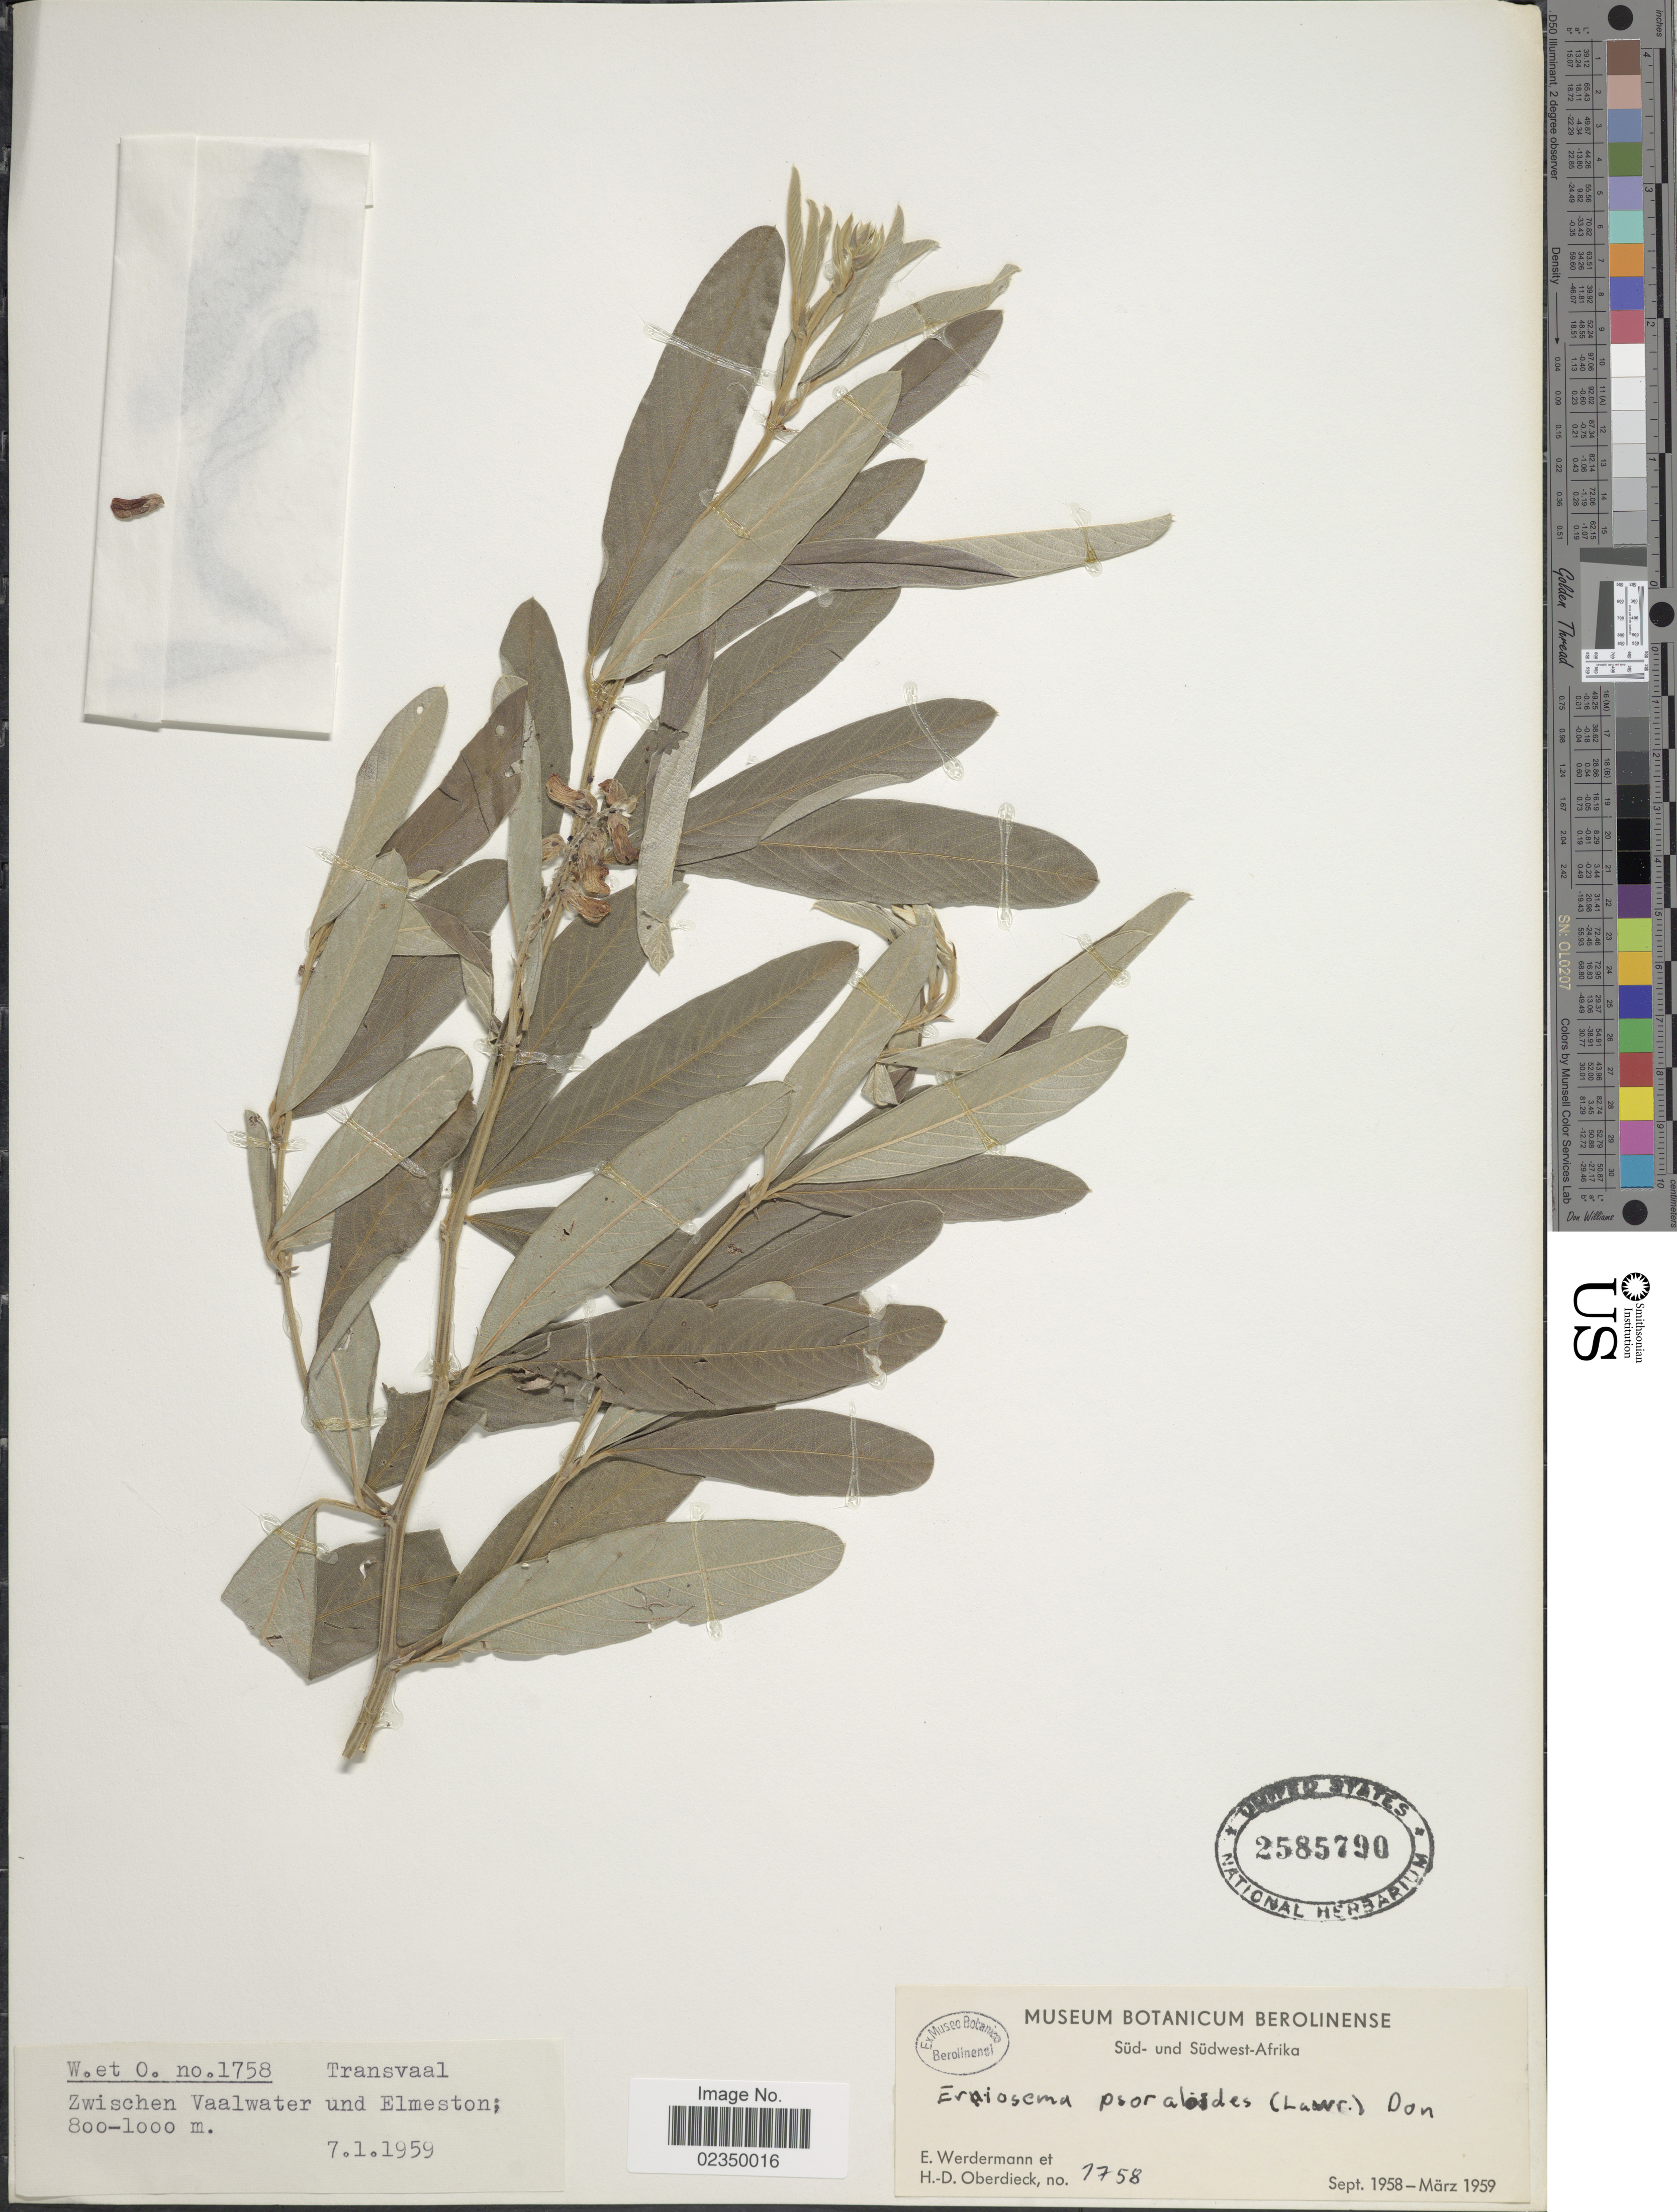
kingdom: Plantae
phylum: Tracheophyta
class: Magnoliopsida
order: Fabales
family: Fabaceae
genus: Eriosema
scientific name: Eriosema psoraloides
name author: (Lam.) G. Don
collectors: E. Werdermann & H. Oberdieck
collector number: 1758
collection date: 1958-09/1959-03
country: South Africa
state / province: Limpopo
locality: Sud-und-Sudwest Afrika. Transvaal. Zwischen Vaalwater und Elmeston.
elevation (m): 800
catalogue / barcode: US 2585790